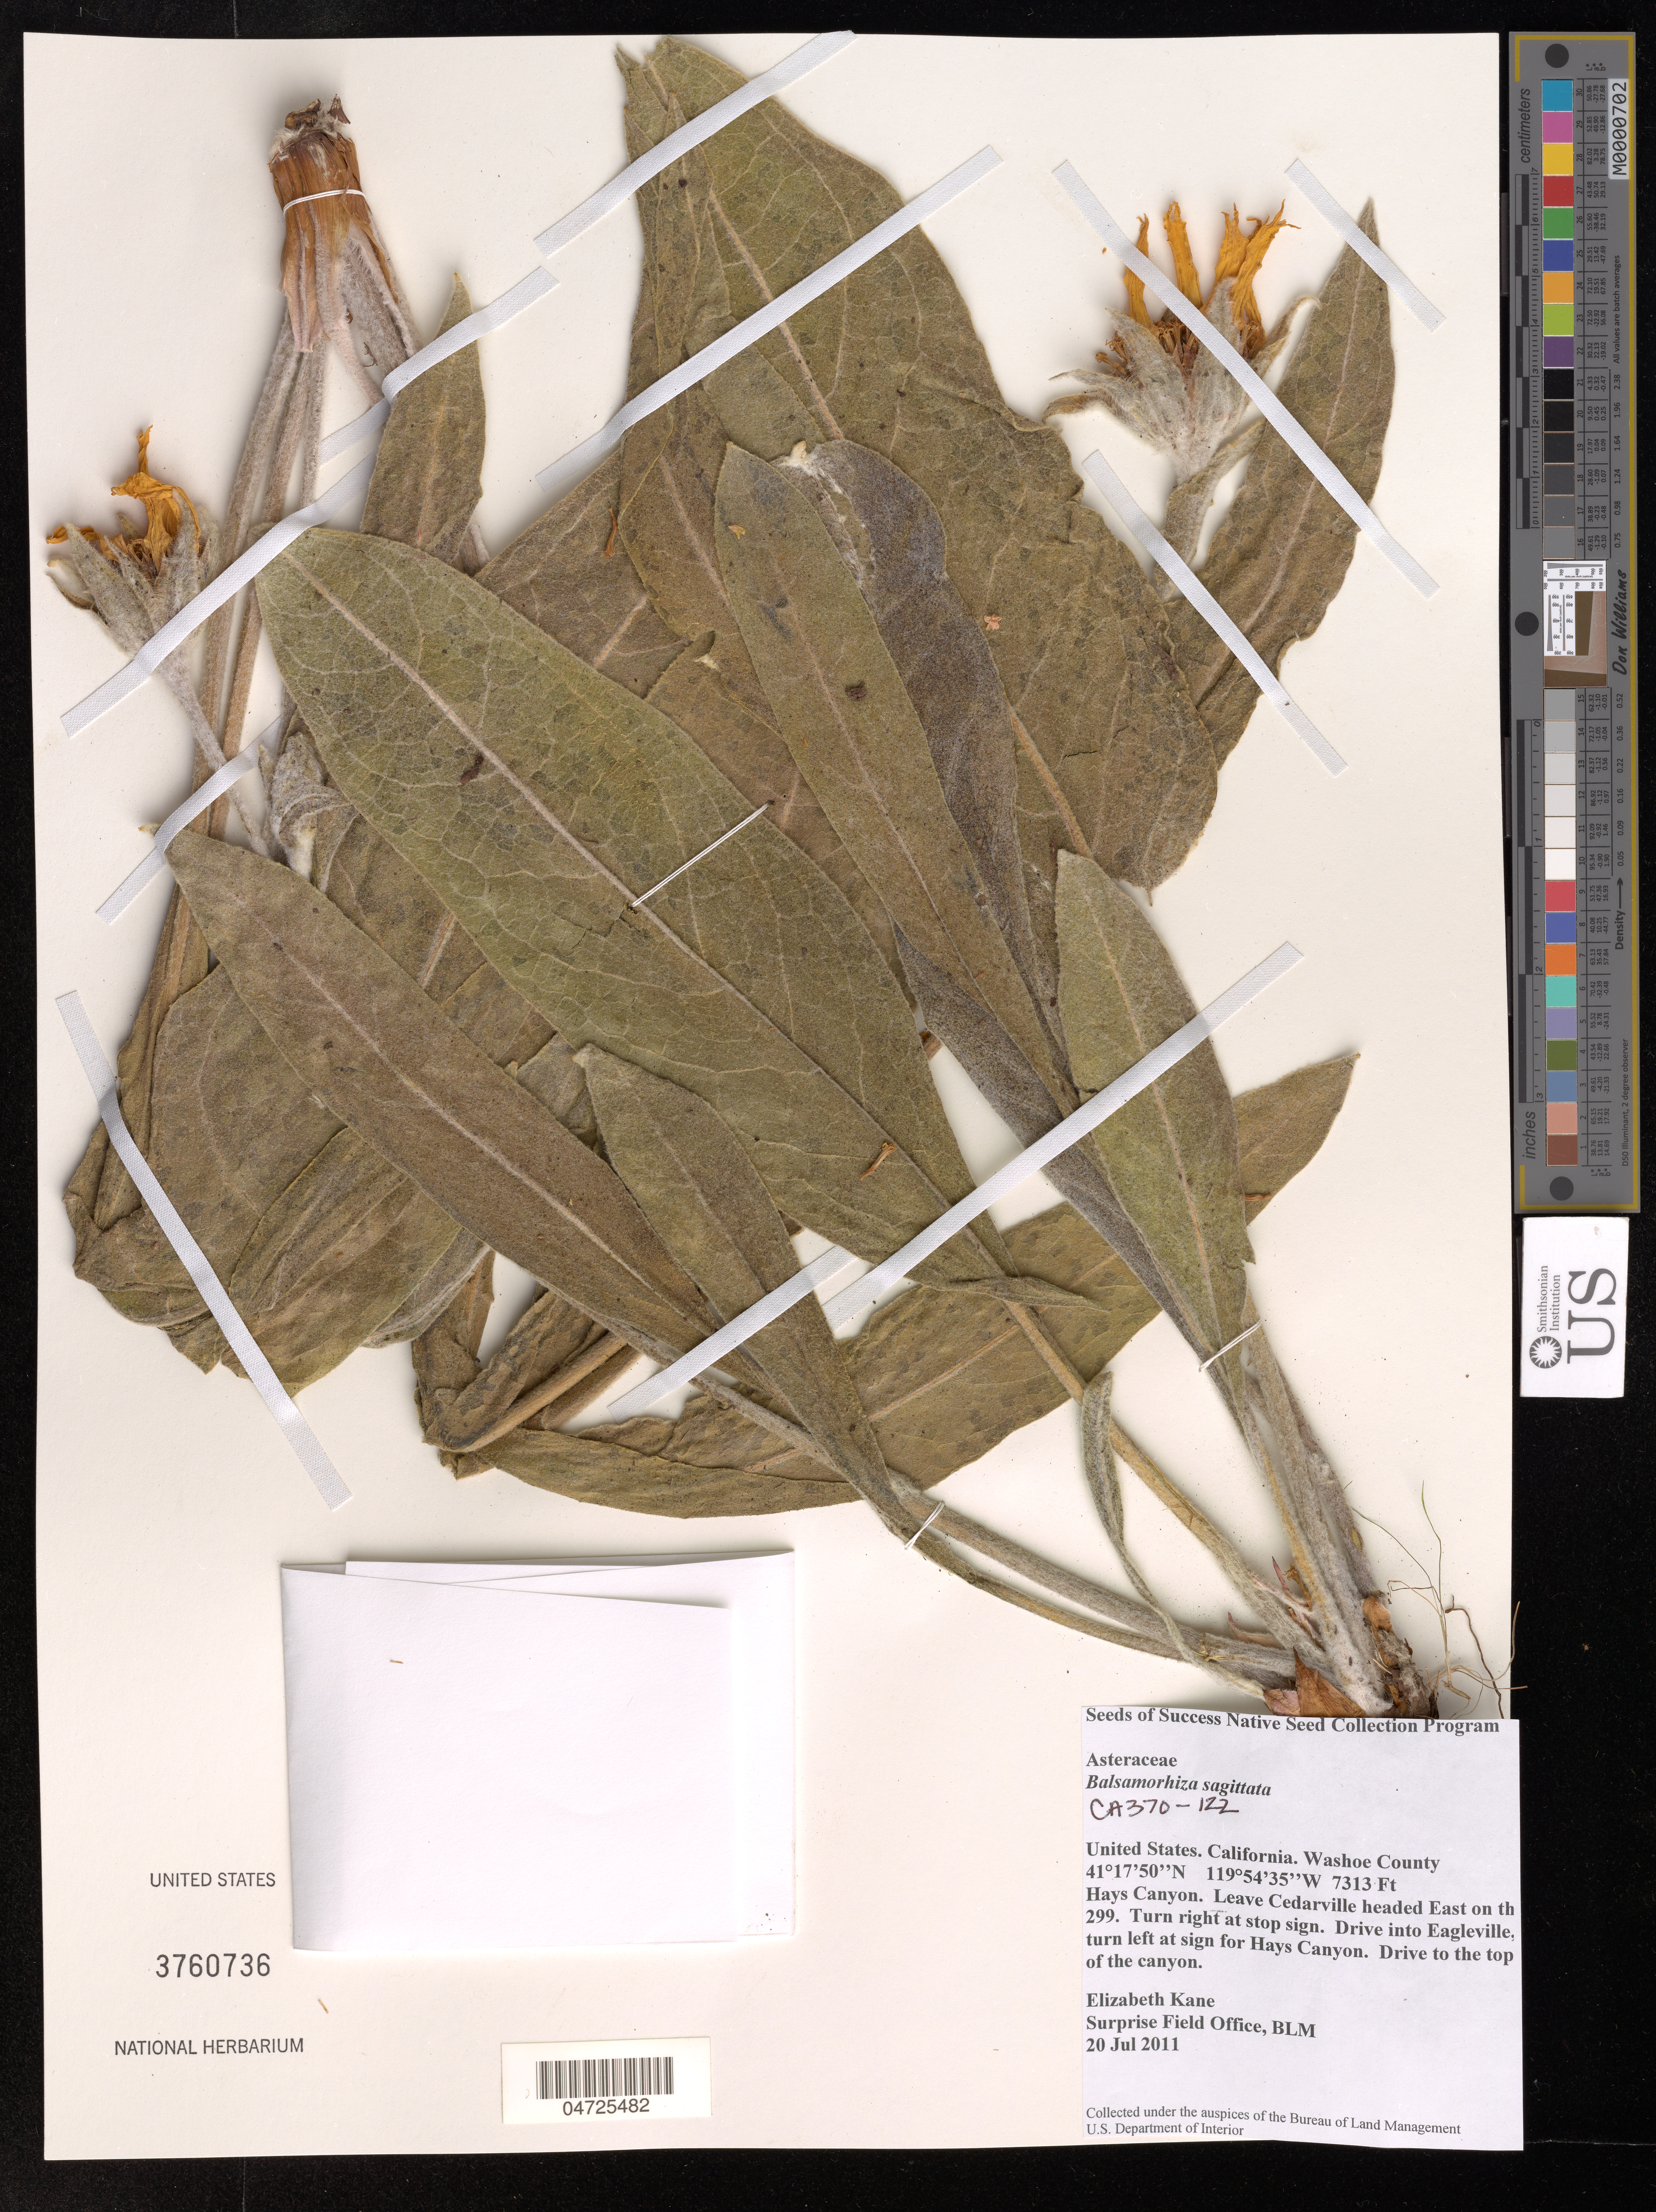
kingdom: Plantae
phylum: Tracheophyta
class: Magnoliopsida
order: Asterales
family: Asteraceae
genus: Balsamorhiza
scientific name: Balsamorhiza sagittata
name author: (Pursh) Nutt.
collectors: E. Kane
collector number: CA370-122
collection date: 2011-07-20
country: United States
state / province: California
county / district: Washoe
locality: Washoe County. Hays Canyon. Leave Cedarville headed East on the 299. Turn right at stop sign. Drive into Eagleville, turn left at sign for Hays Canyon.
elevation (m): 2229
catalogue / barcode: US 3760736